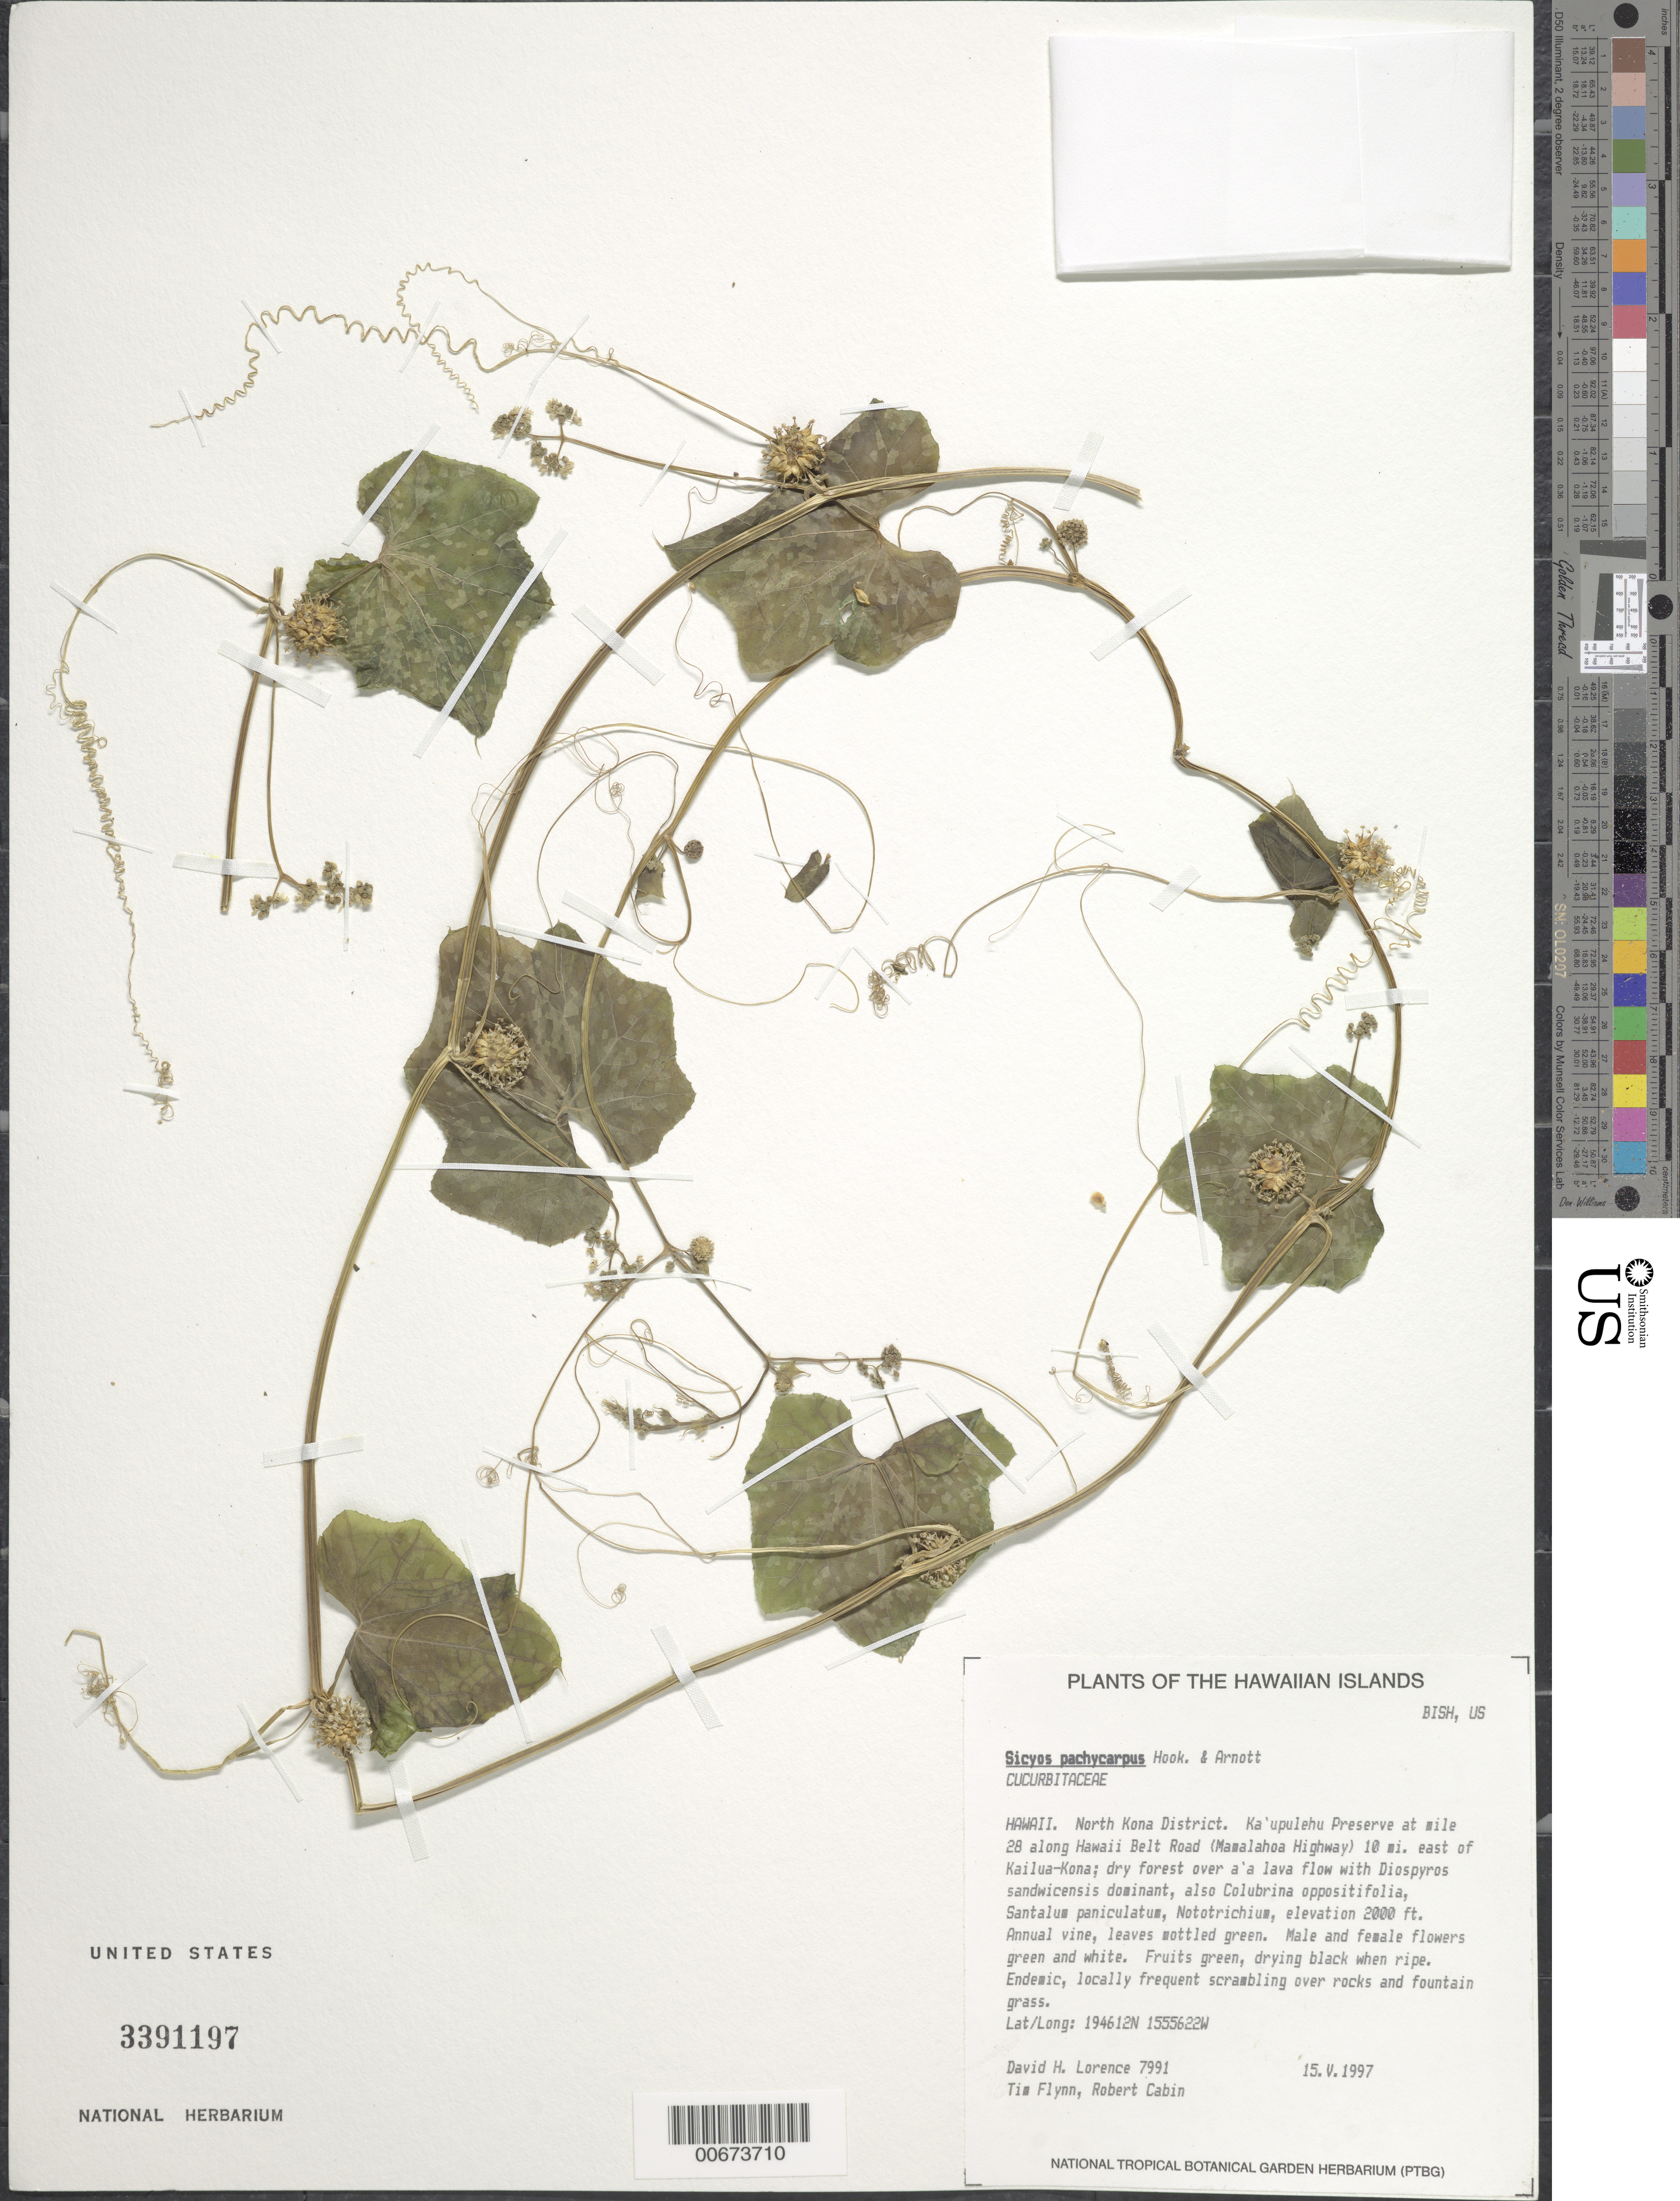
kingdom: Plantae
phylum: Tracheophyta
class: Magnoliopsida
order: Cucurbitales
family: Cucurbitaceae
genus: Sicyos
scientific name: Sicyos pachycarpus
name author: Hook. & Arn.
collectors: D. Lorence, T. W. Flynn & R. Cabin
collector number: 7991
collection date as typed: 15 May 1997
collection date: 1997-05-15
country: United States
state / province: Hawaii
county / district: Hawaii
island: Hawaii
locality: North Kona District. Ka'upulehu Preserve at mile 28 along Hawaii Belt Road (Mamalahoa Highway) 10 miles east of Kailua-Kona.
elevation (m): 610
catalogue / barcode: US 3391197